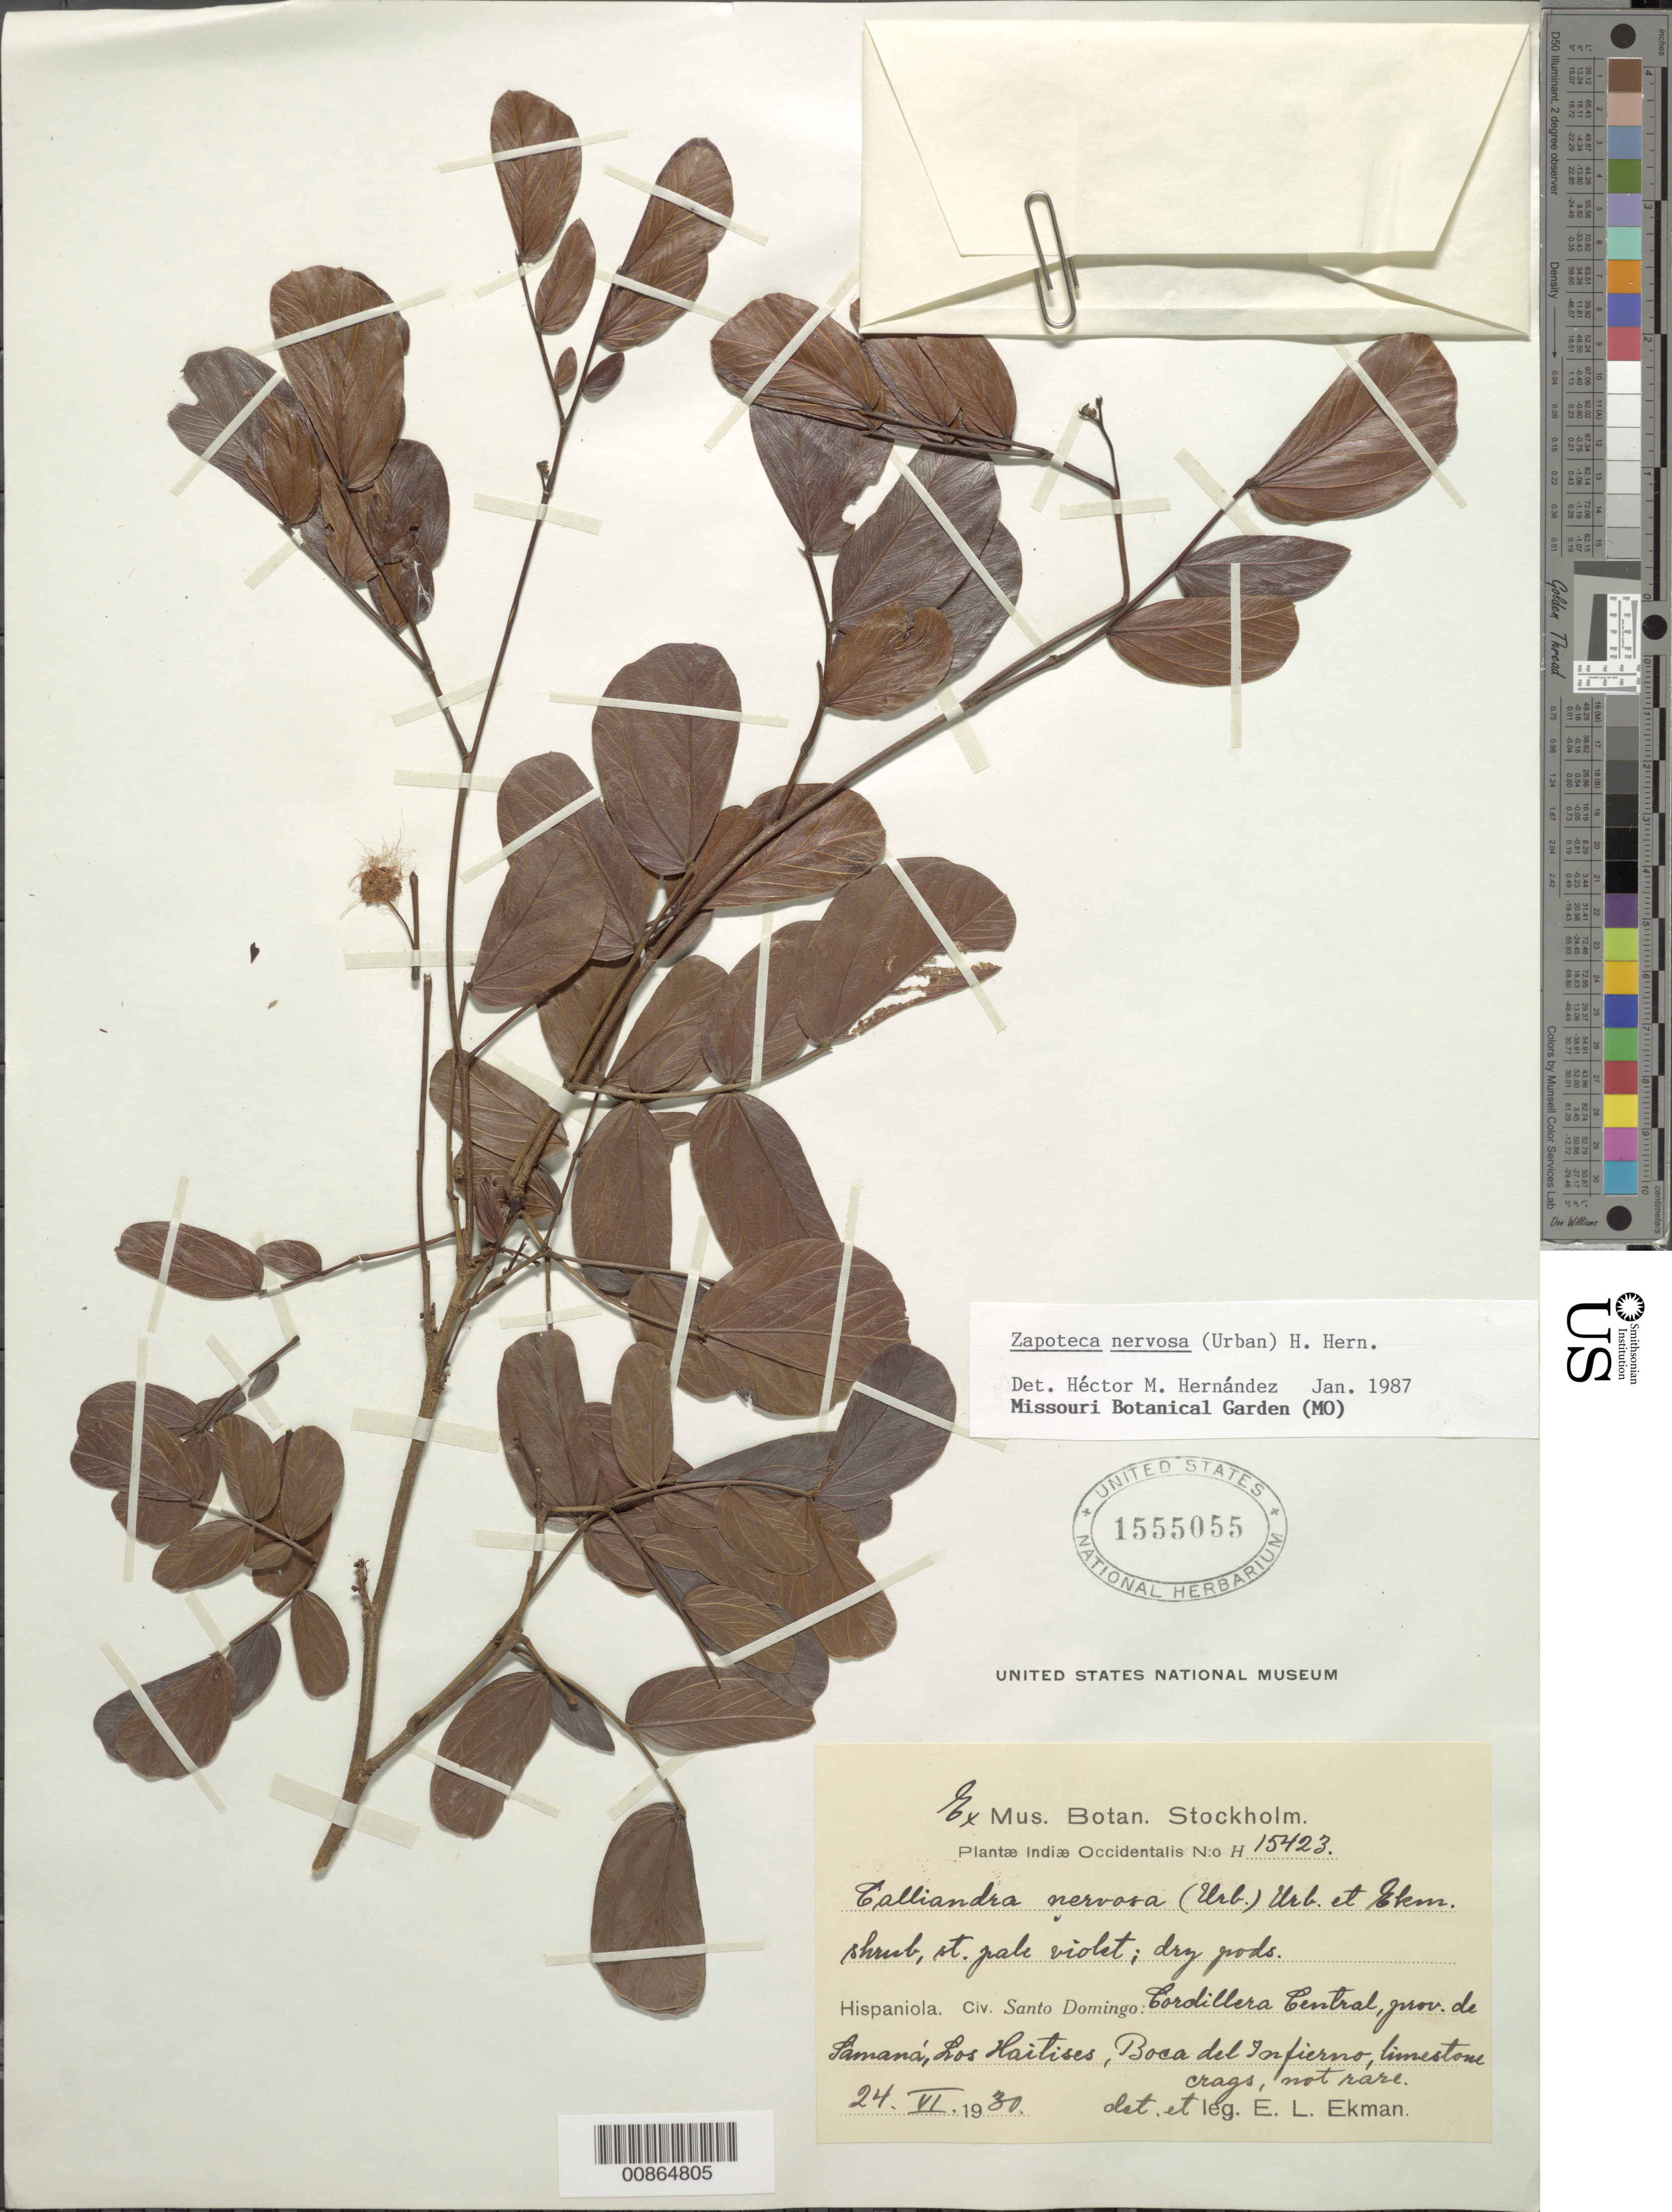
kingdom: Plantae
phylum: Tracheophyta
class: Magnoliopsida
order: Fabales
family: Fabaceae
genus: Zapoteca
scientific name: Zapoteca nervosa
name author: (Urb.) H.M. Hern.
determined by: Hernandez, H. M., (MO), Missouri Botanical Garden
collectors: E. L. Ekman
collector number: H 15423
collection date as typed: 24 Jun 1930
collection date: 1930-06-24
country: Dominican Republic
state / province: Samana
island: Hispaniola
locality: Cordillera Central, Los Haitises, Boca del Infierno.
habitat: Limestone crags.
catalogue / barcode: US 1555055